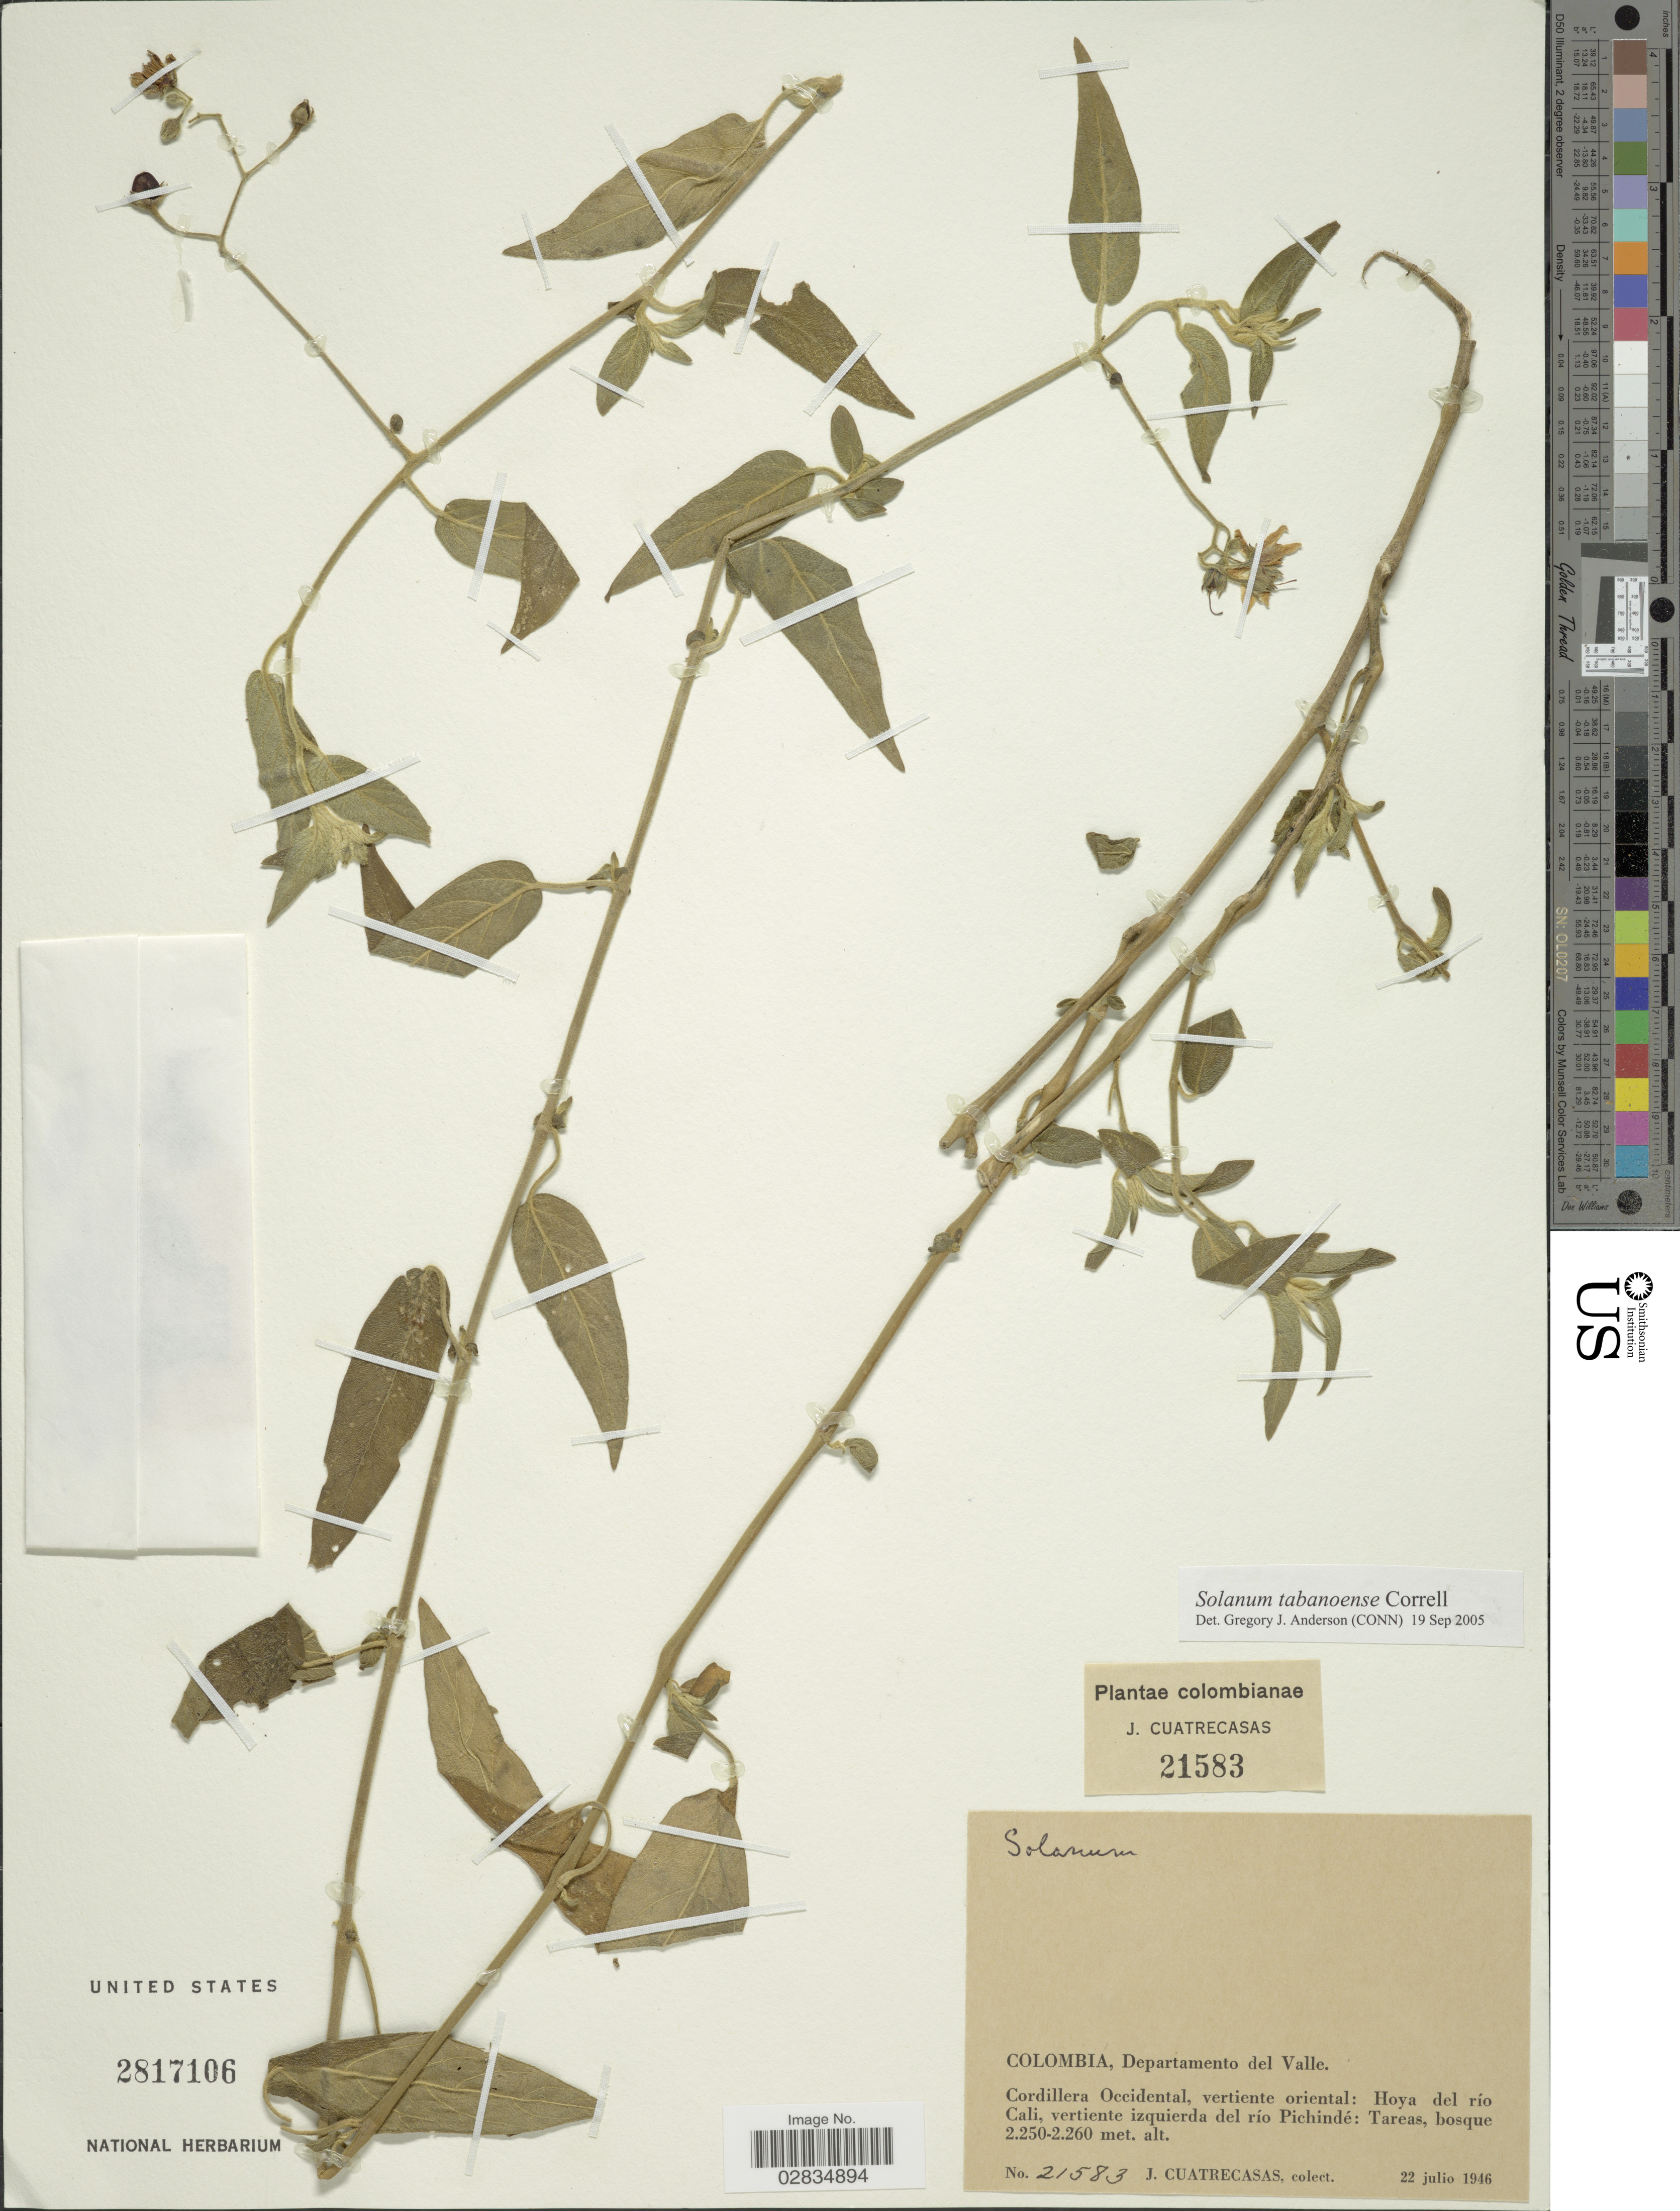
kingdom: Plantae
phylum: Tracheophyta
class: Magnoliopsida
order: Solanales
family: Solanaceae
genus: Solanum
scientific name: Solanum tabanoense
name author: Correll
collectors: J. Cuatrecasas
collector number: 21583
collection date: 1946-07-22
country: Colombia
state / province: Valle del Cauca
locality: Departamento del Valle, Cordillera Occidental, vertiente oriental: Hoya del río Cali, vertiente izquierda del río Pichindé, Tareas.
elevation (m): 2250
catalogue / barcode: US 2817106